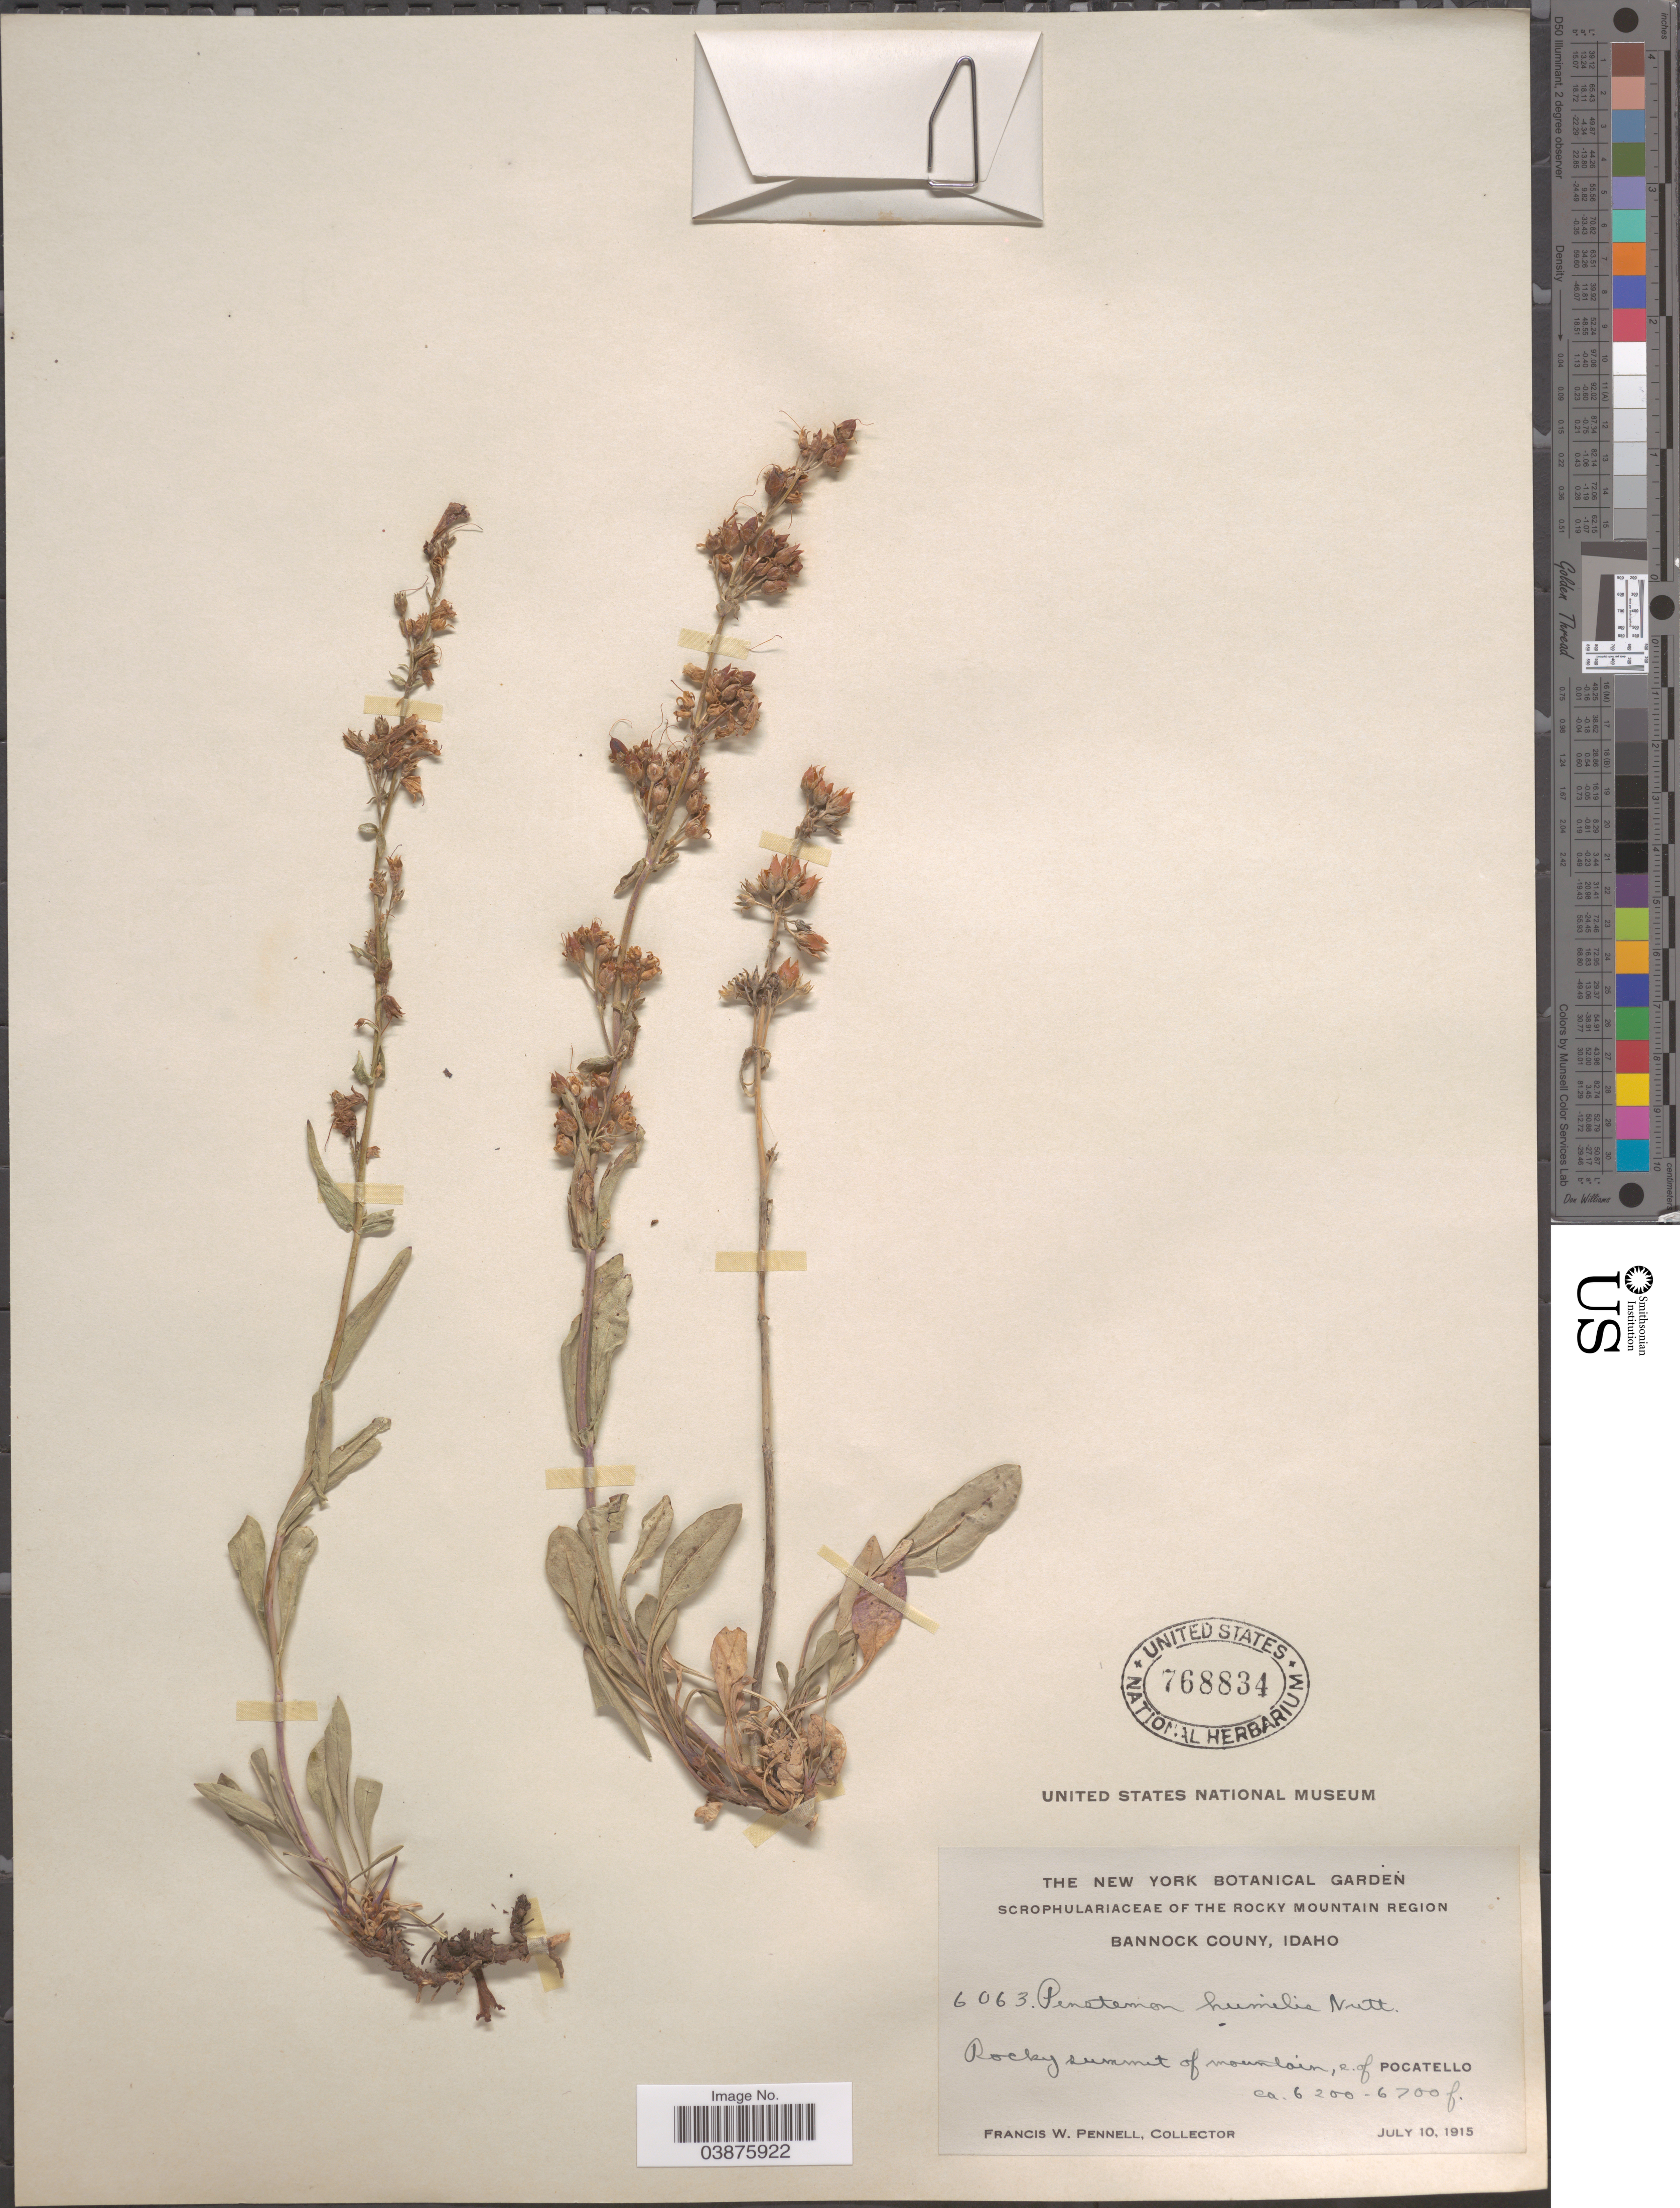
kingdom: Plantae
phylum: Tracheophyta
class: Magnoliopsida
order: Lamiales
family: Plantaginaceae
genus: Penstemon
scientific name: Penstemon humilis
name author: Nutt. ex A. Gray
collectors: F. W. Pennell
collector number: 6063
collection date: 1915-07-10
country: United States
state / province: Idaho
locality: The Rocky Mountain Region. Bannock County. Rocky summit of mountain, e. of Pocatello.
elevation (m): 1890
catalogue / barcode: US 768834